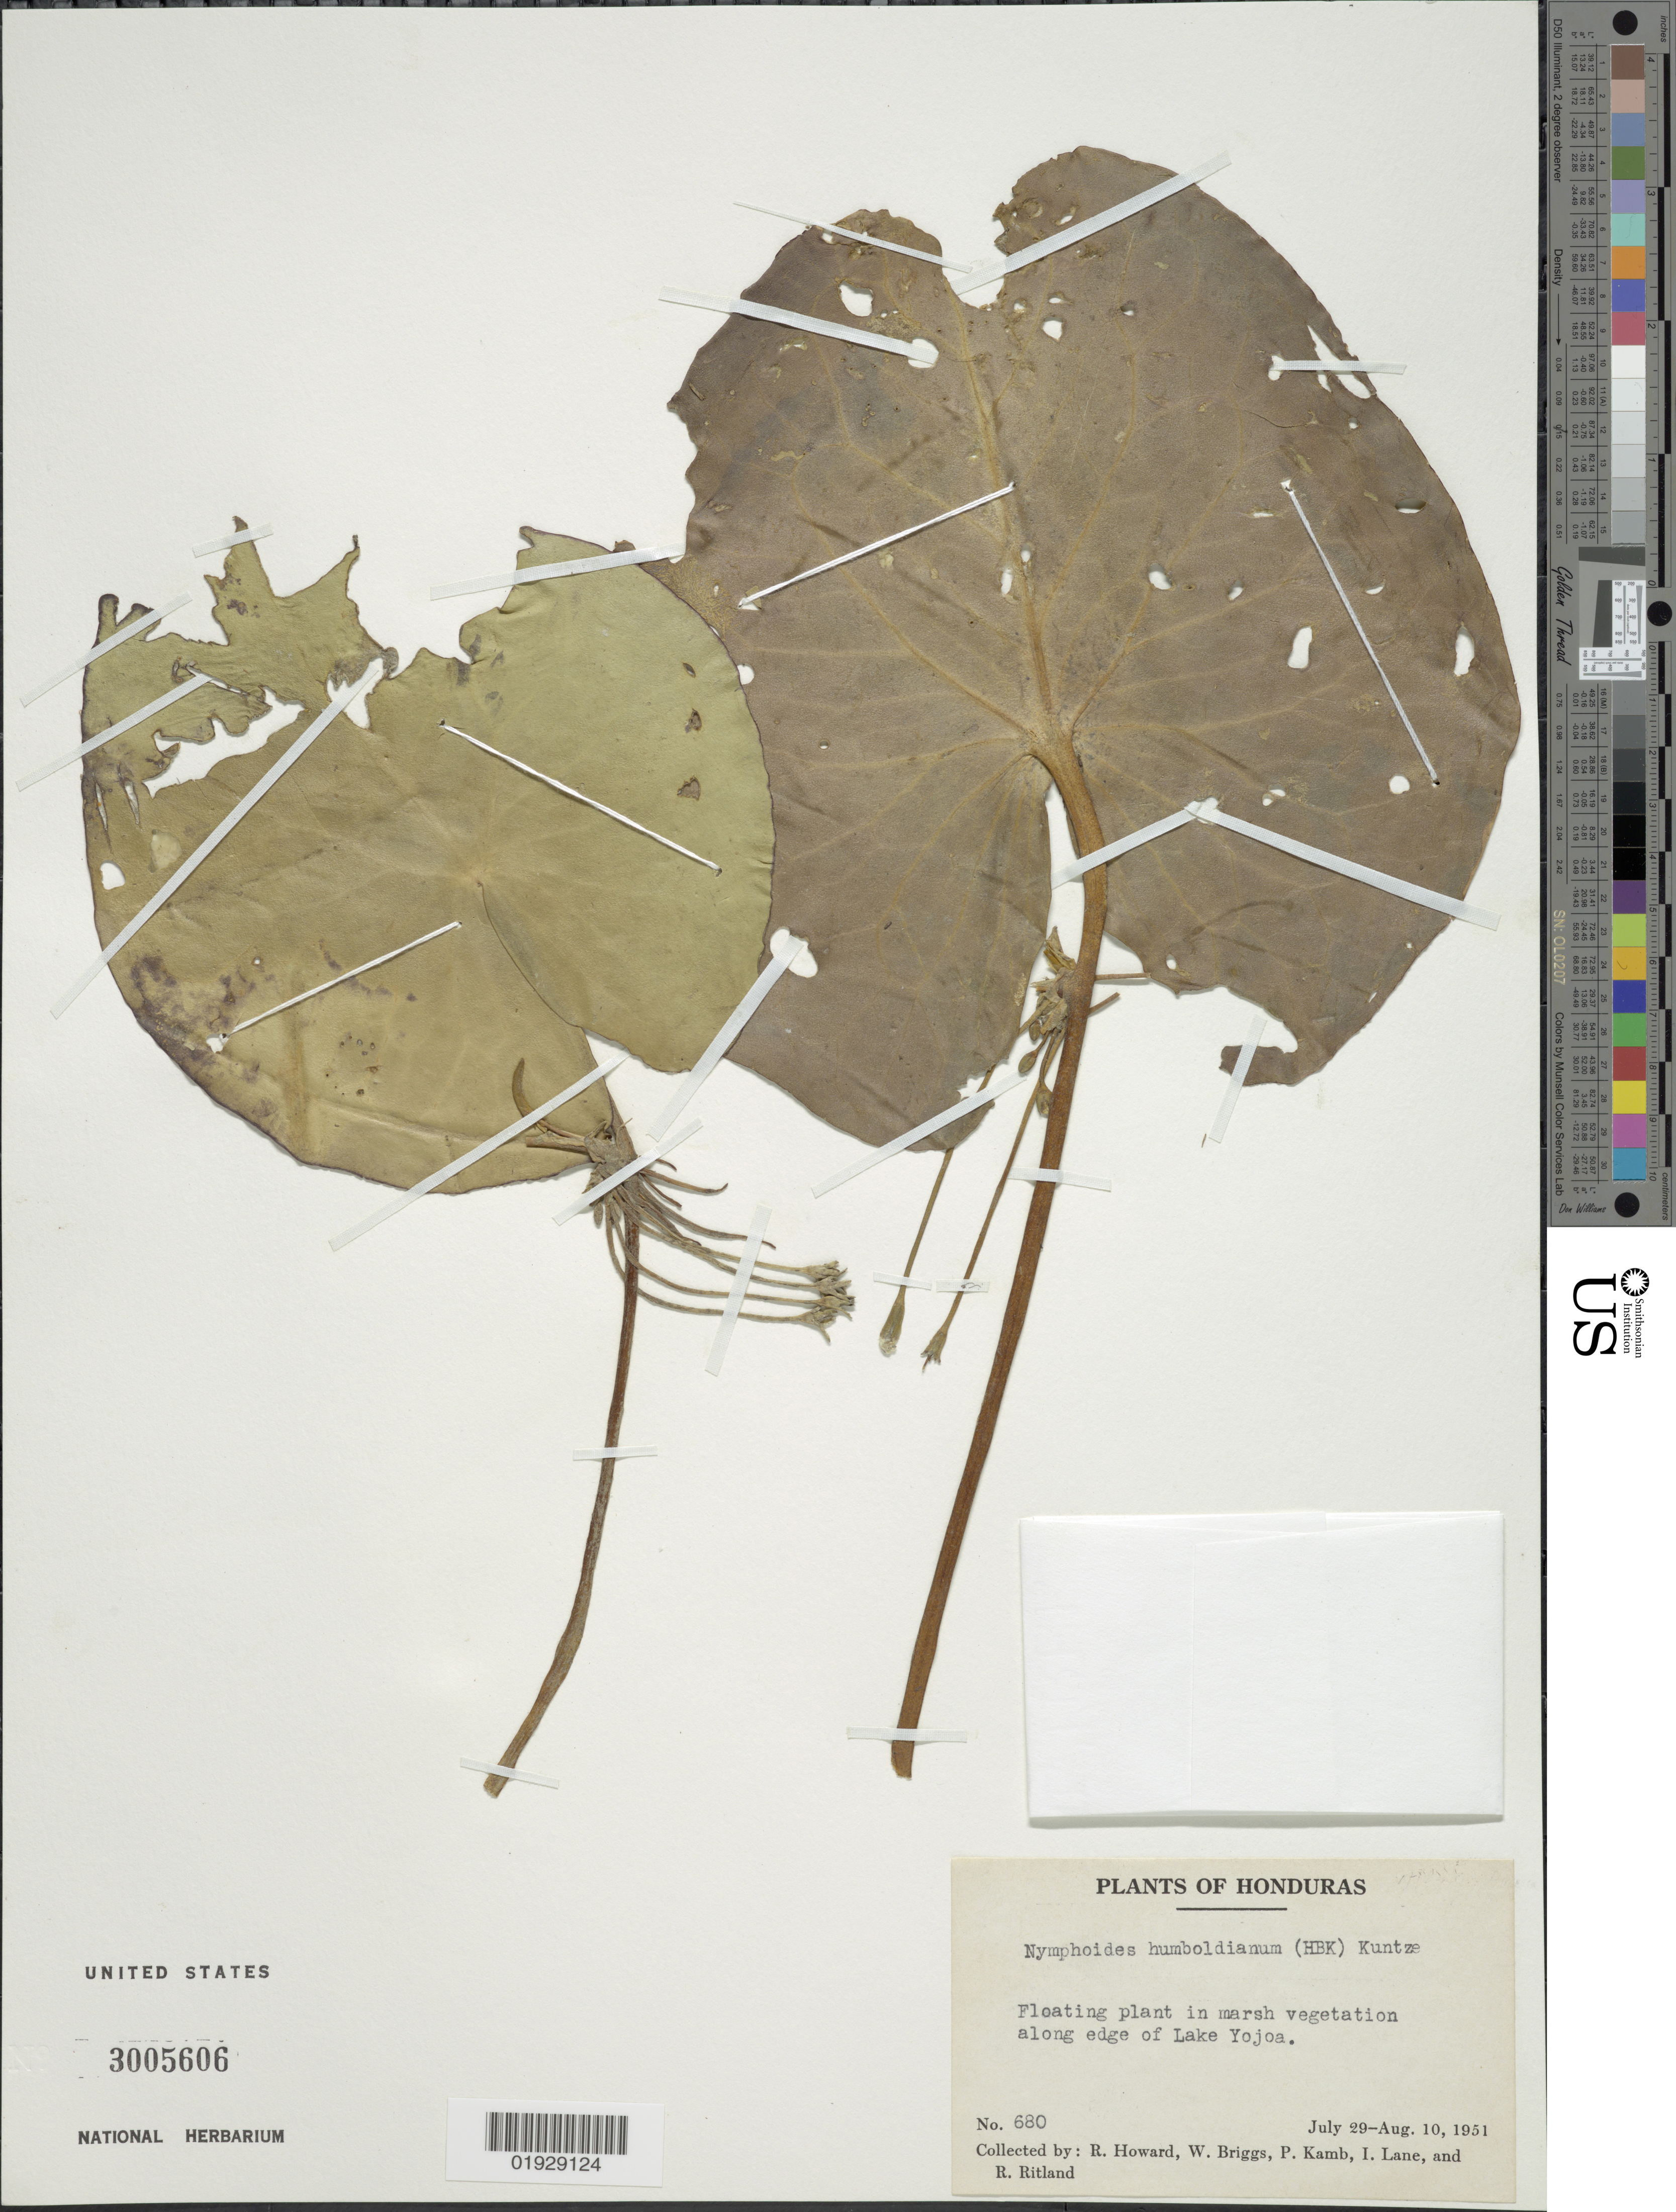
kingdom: Plantae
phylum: Tracheophyta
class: Magnoliopsida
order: Asterales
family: Menyanthaceae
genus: Nymphoides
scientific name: Nymphoides humboldtiana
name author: (Kunth) Kuntze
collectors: R. Howard, W. Briggs, P. Kamb, I. Lane & R. Ritland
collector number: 680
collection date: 1951-07-29/1951-08-10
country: Honduras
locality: Along edge of Lake Yojoa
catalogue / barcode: US 3005606